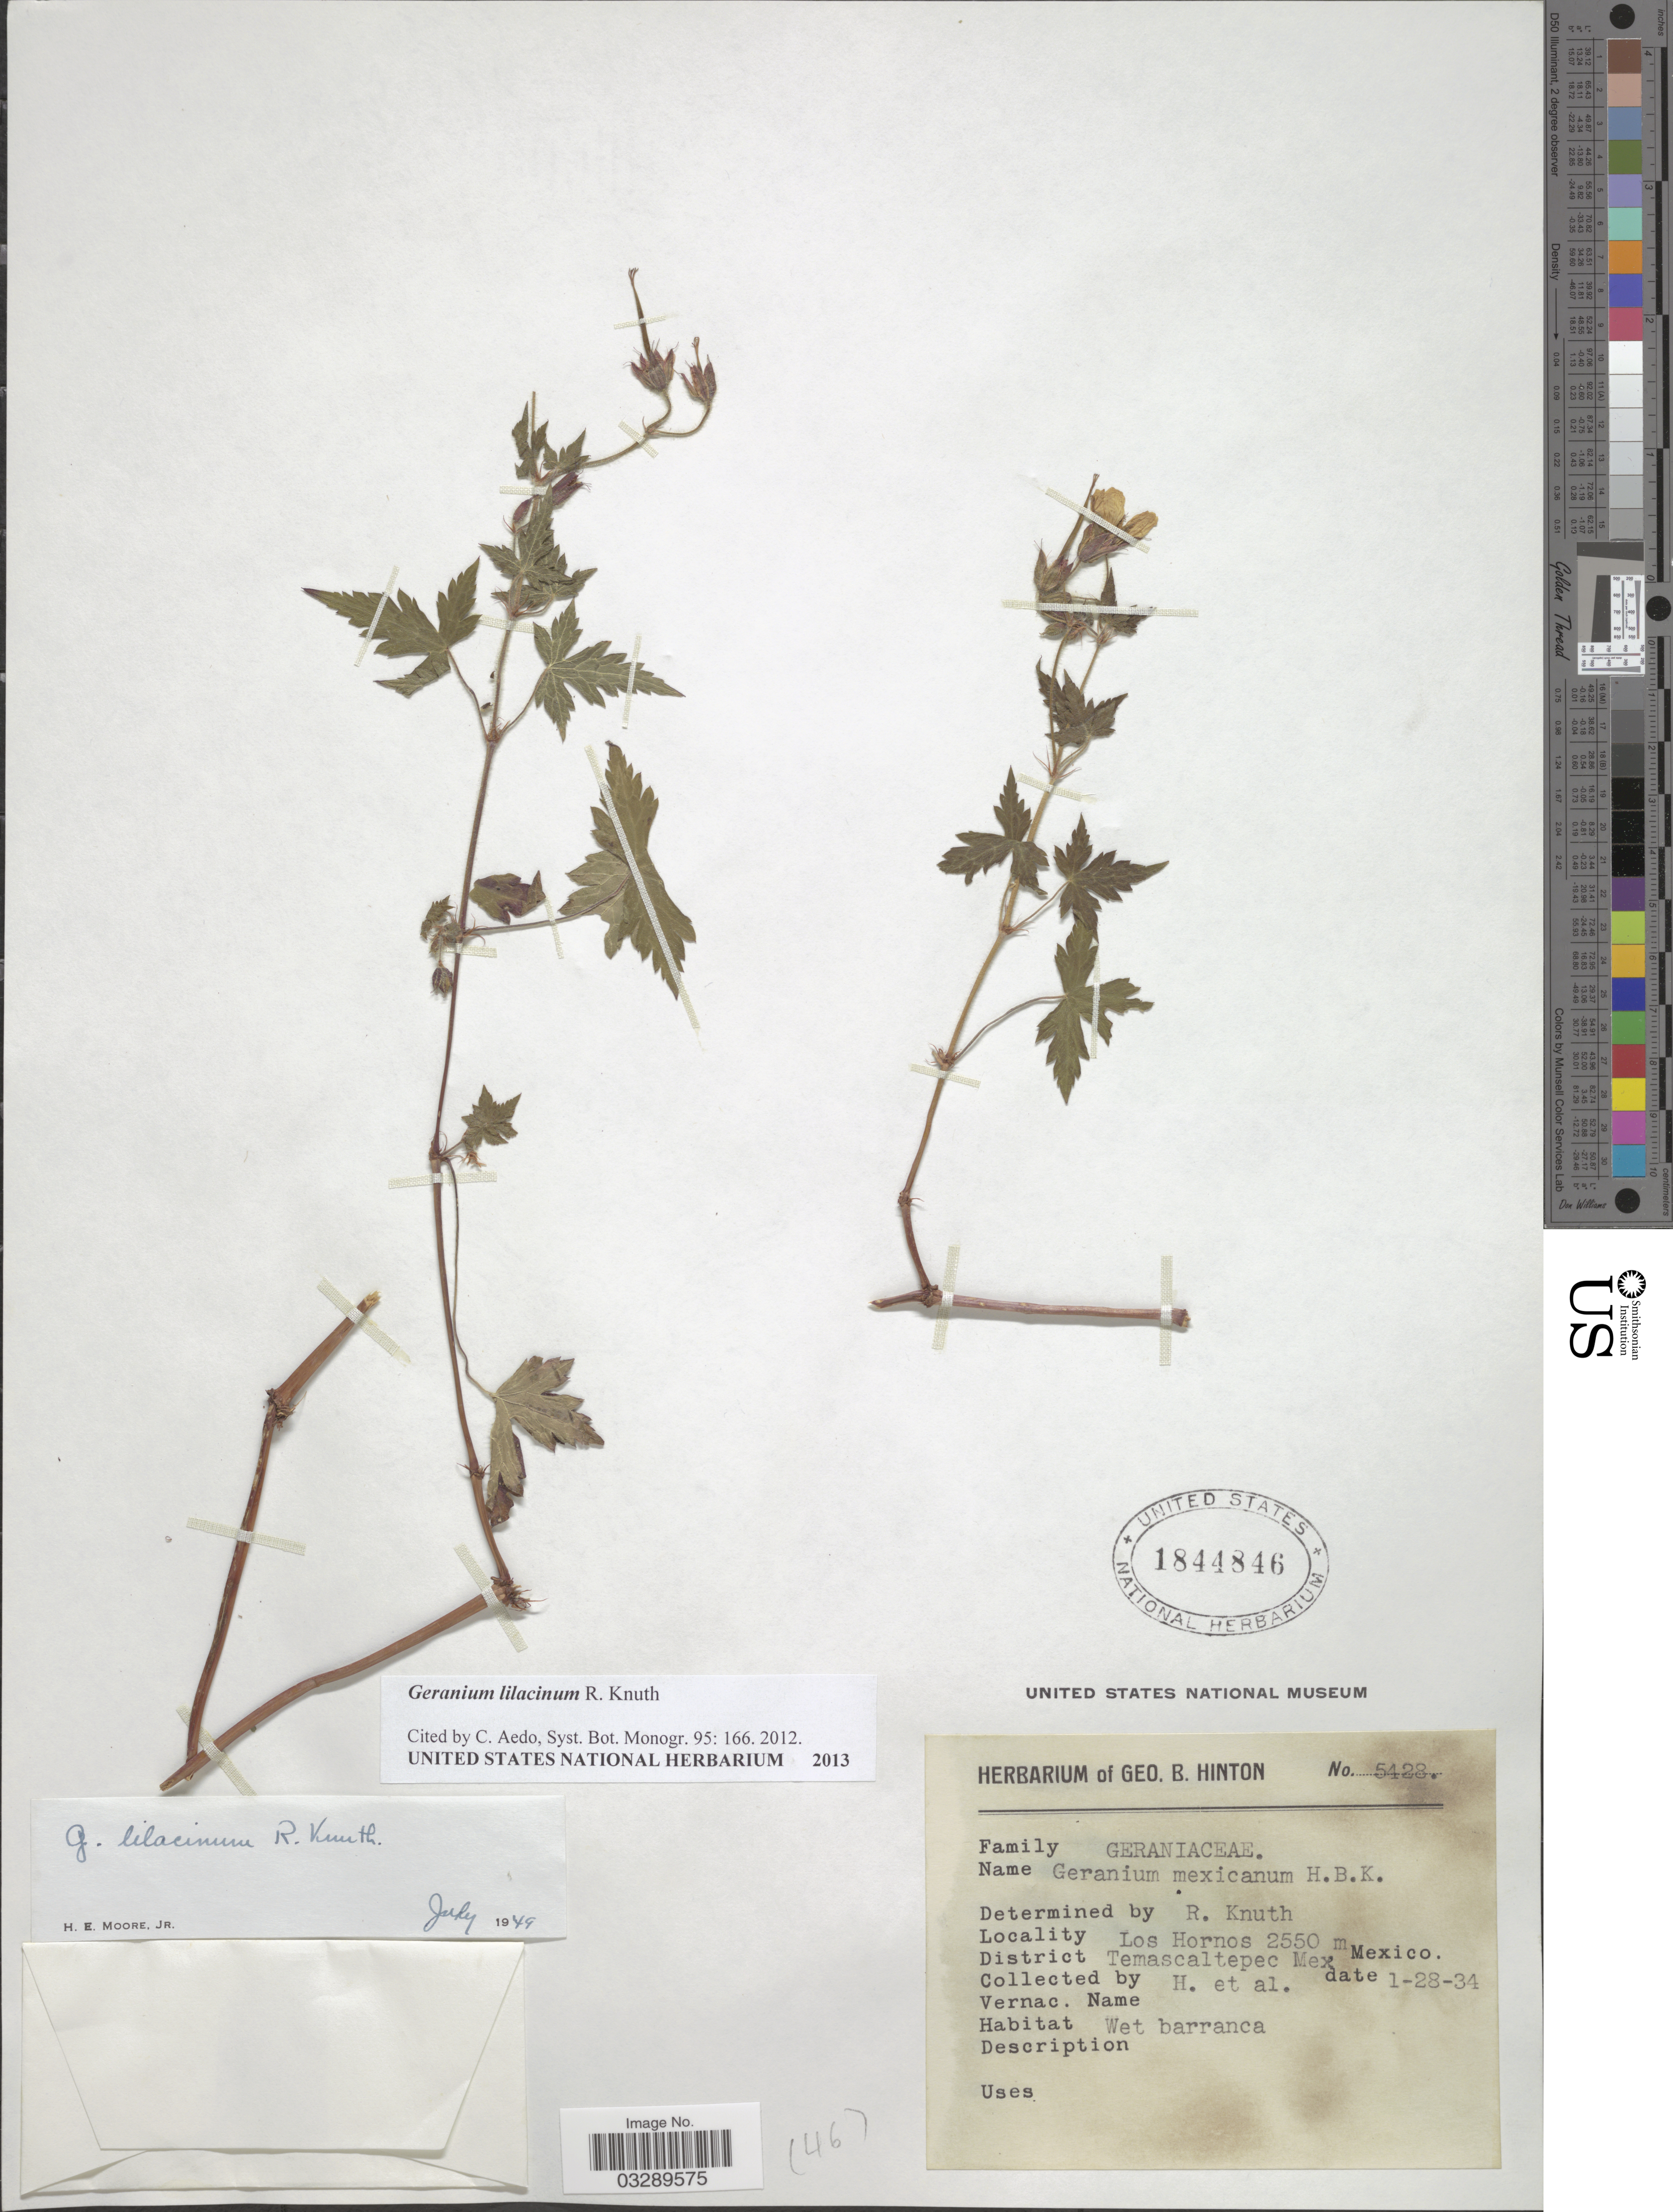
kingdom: Plantae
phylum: Tracheophyta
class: Magnoliopsida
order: Geraniales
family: Geraniaceae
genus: Geranium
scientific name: Geranium lilacinum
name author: R. Knuth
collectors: G. B. Hinton & et al.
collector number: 280134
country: Mexico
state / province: México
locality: Los Hornos. District Temascaltepec Mex.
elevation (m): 2550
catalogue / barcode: US 1844846